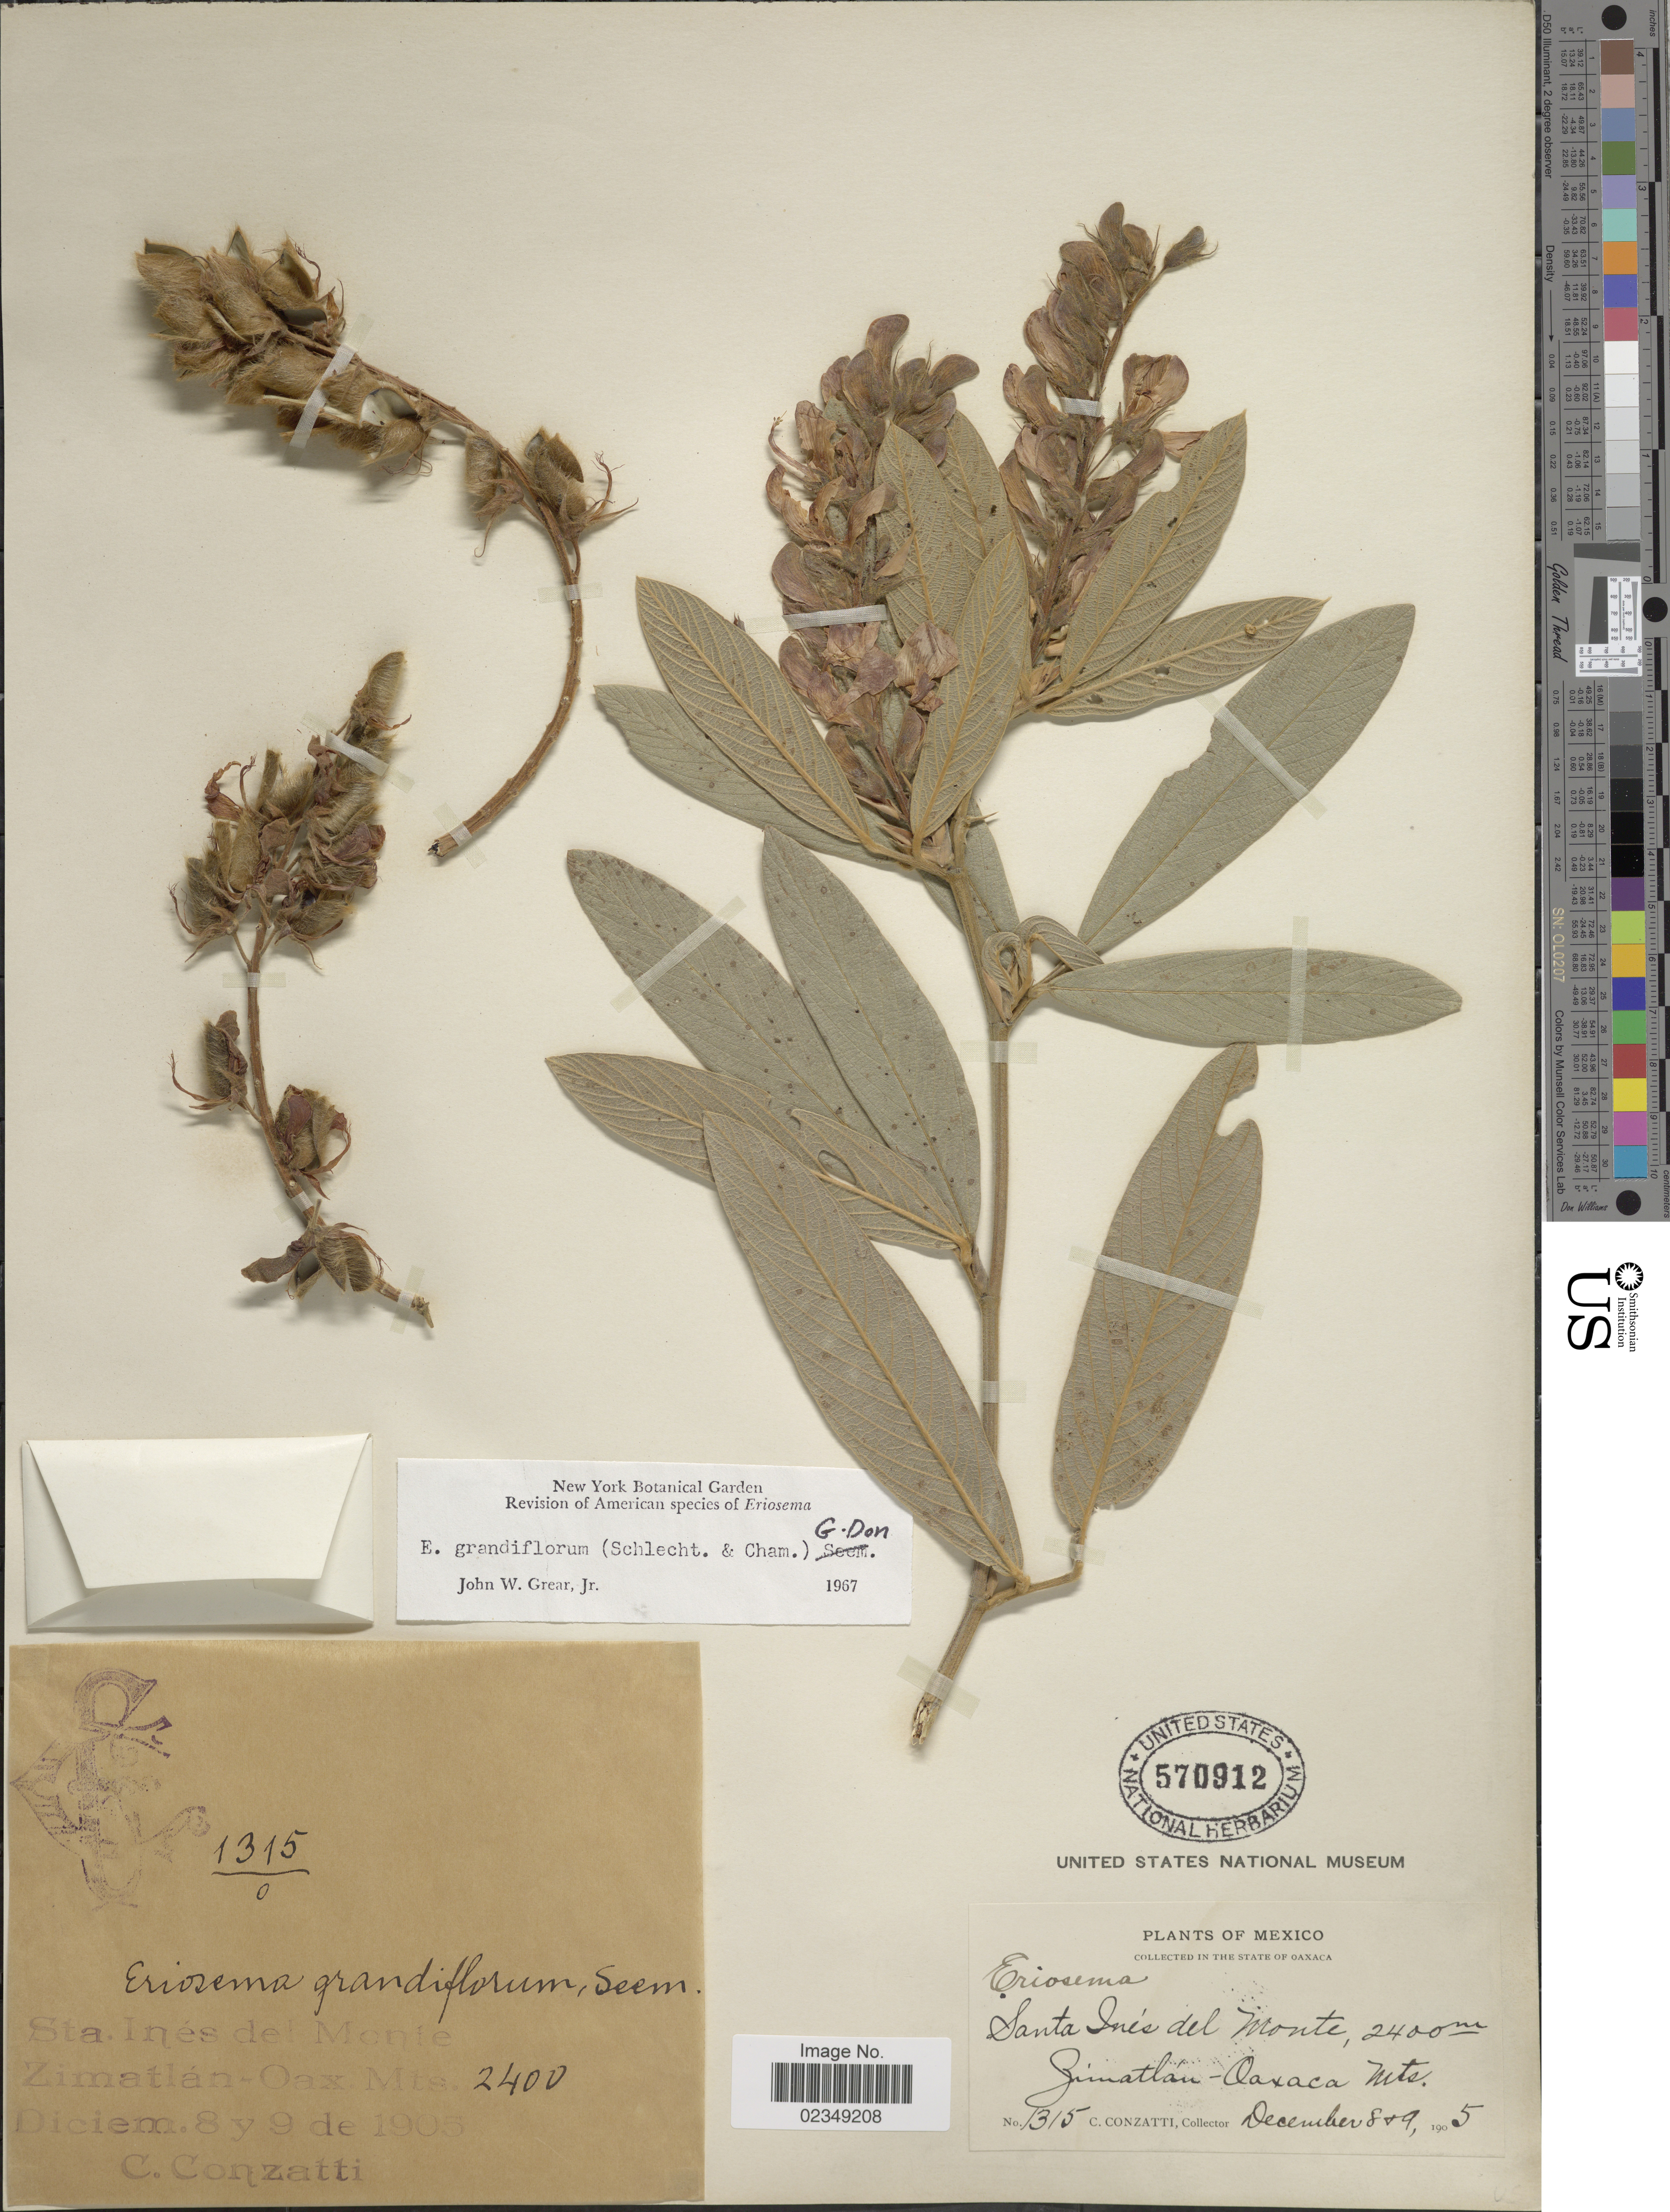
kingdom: Plantae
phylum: Tracheophyta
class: Magnoliopsida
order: Fabales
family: Fabaceae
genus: Eriosema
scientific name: Eriosema grandiflorum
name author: (Schltdl. & Cham.) G. Don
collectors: C. Conzatti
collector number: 1315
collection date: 1905-12-08/1905-12-09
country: Mexico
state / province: Oaxaca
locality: Santa Ines del Monte, Zimatlan- Oaxaca Mts.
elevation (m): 2400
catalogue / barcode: US 570912